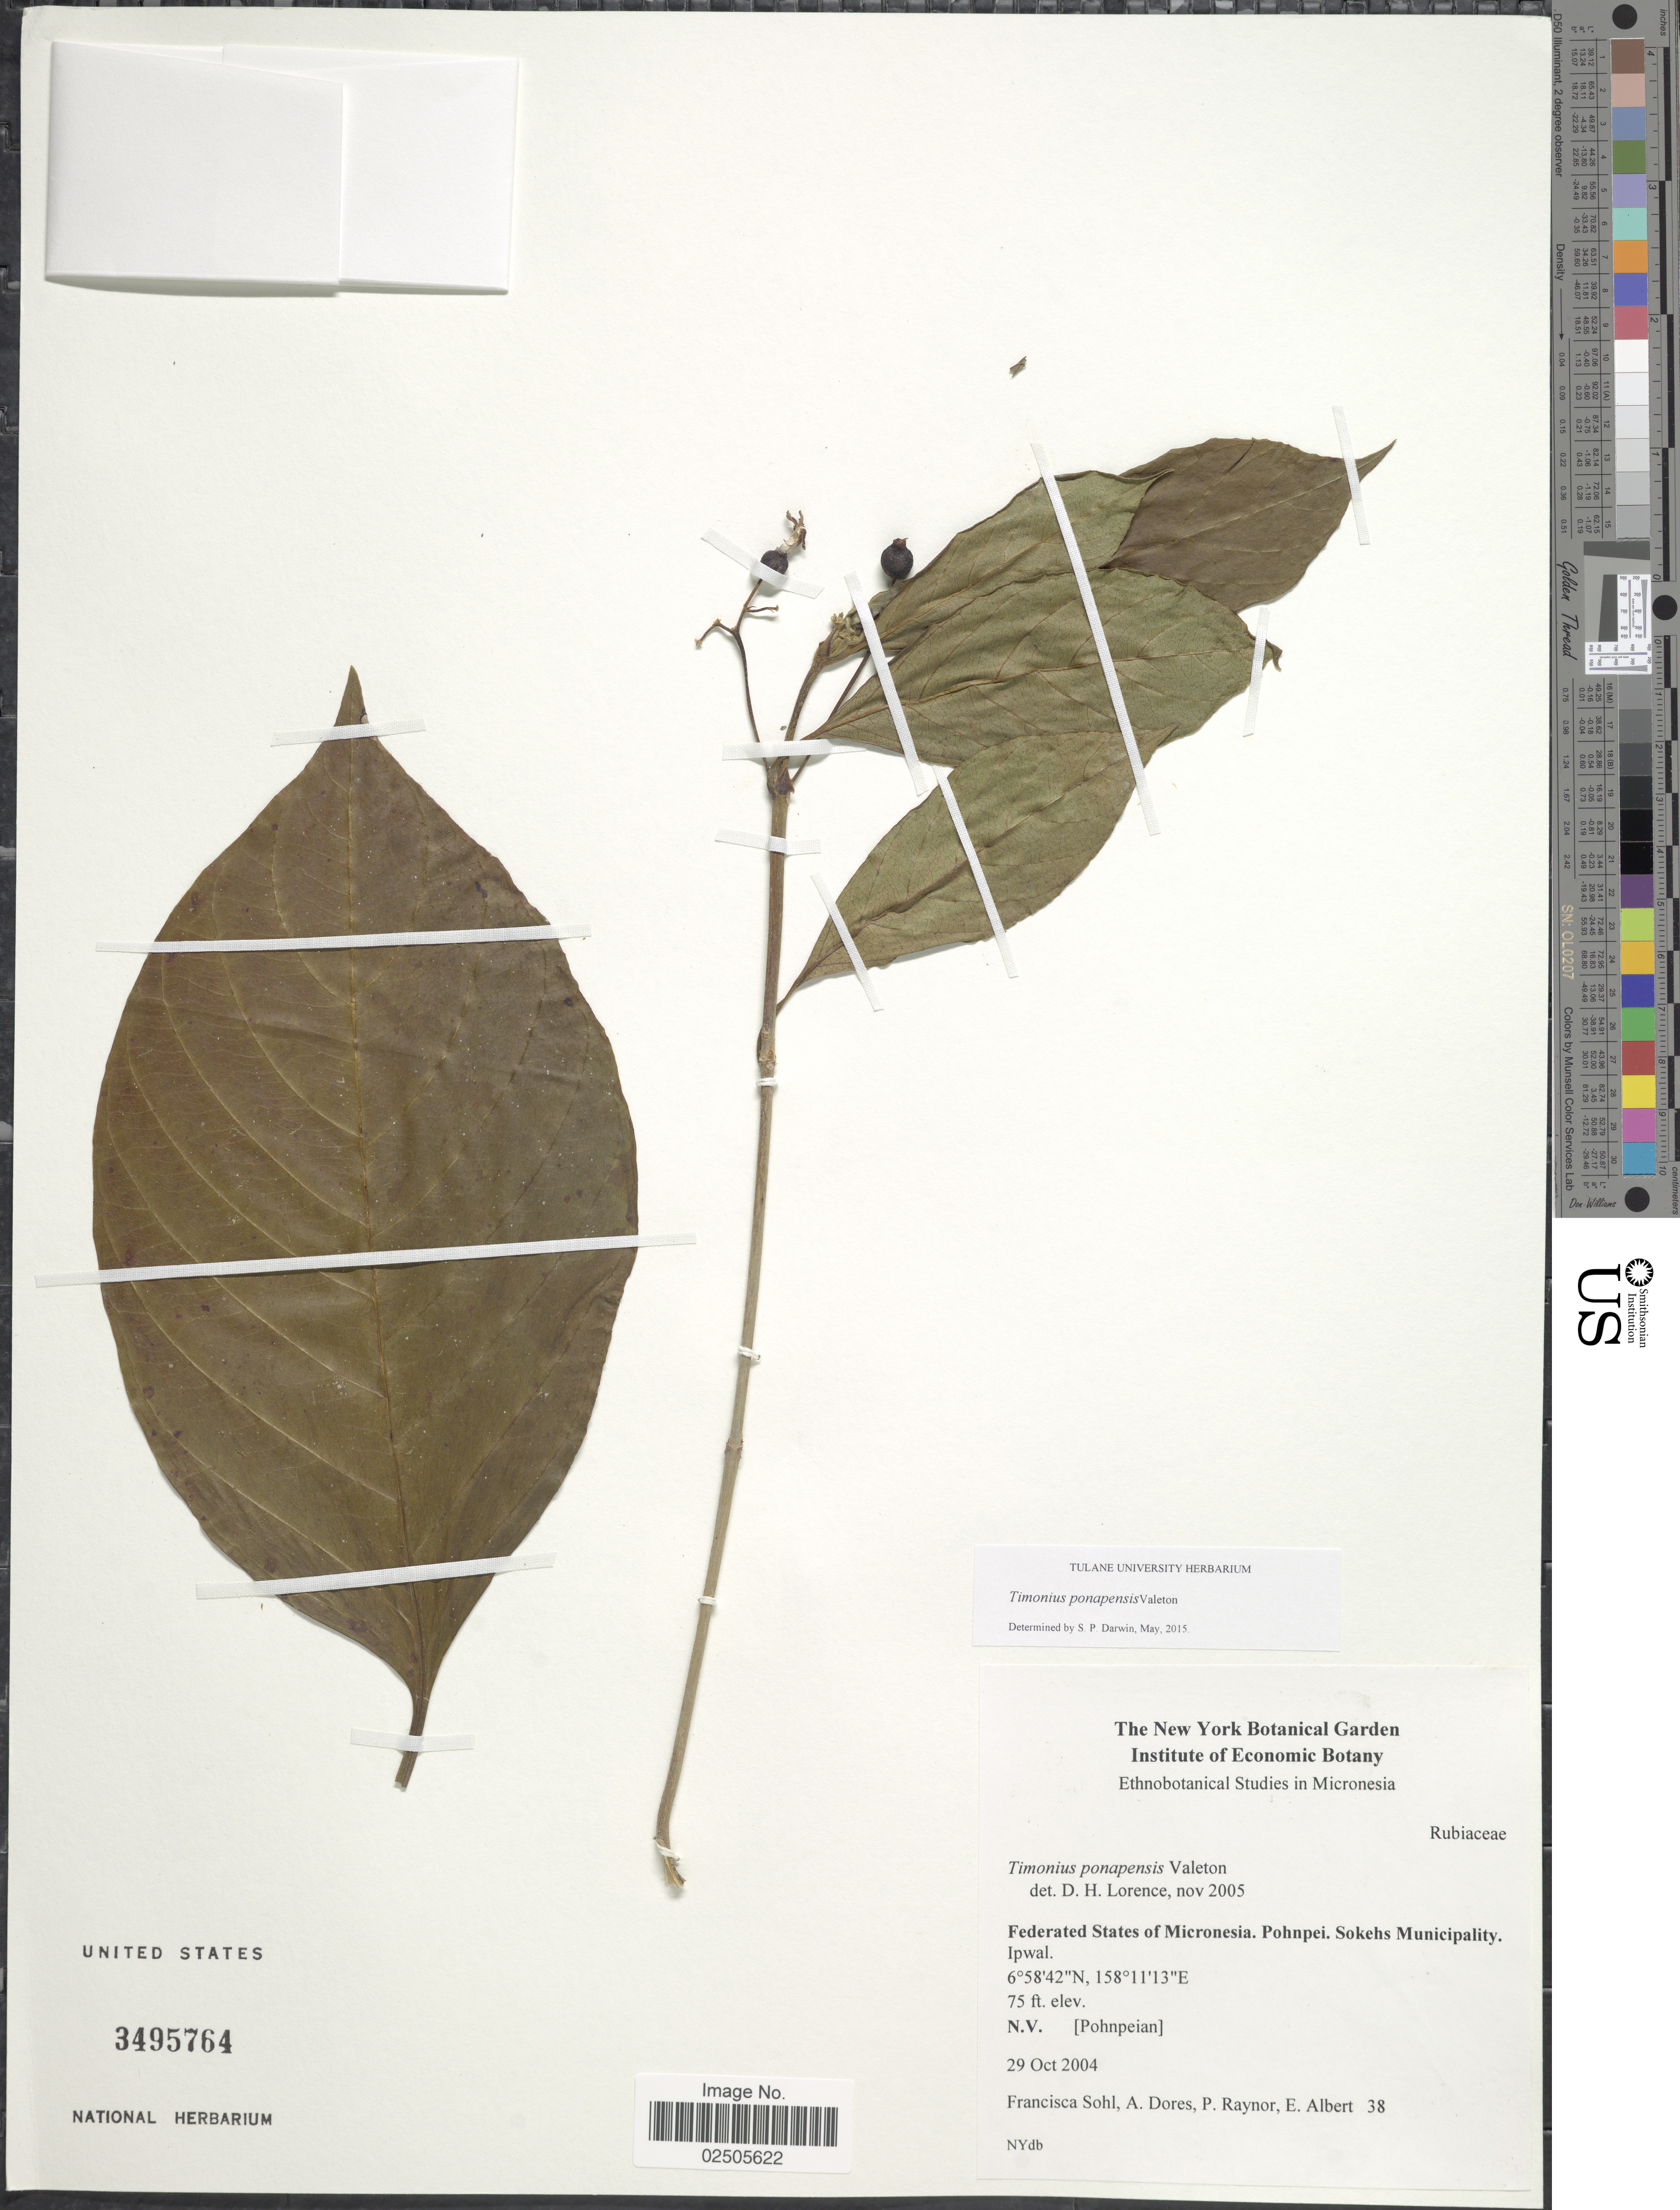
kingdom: Plantae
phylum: Tracheophyta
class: Magnoliopsida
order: Gentianales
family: Rubiaceae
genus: Timonius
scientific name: Timonius ponapensis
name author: Valeton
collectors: F. Sohl, A. Dores, P. Raynor & E. Albert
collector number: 38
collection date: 2004-10-29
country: Micronesia, Federated States of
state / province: Pohnpei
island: Pohnpei [Ponape]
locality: Federated States of Micronesia. Pohnpei. Sokehs Municipality. Ipwal.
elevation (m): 23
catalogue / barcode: US 3495764